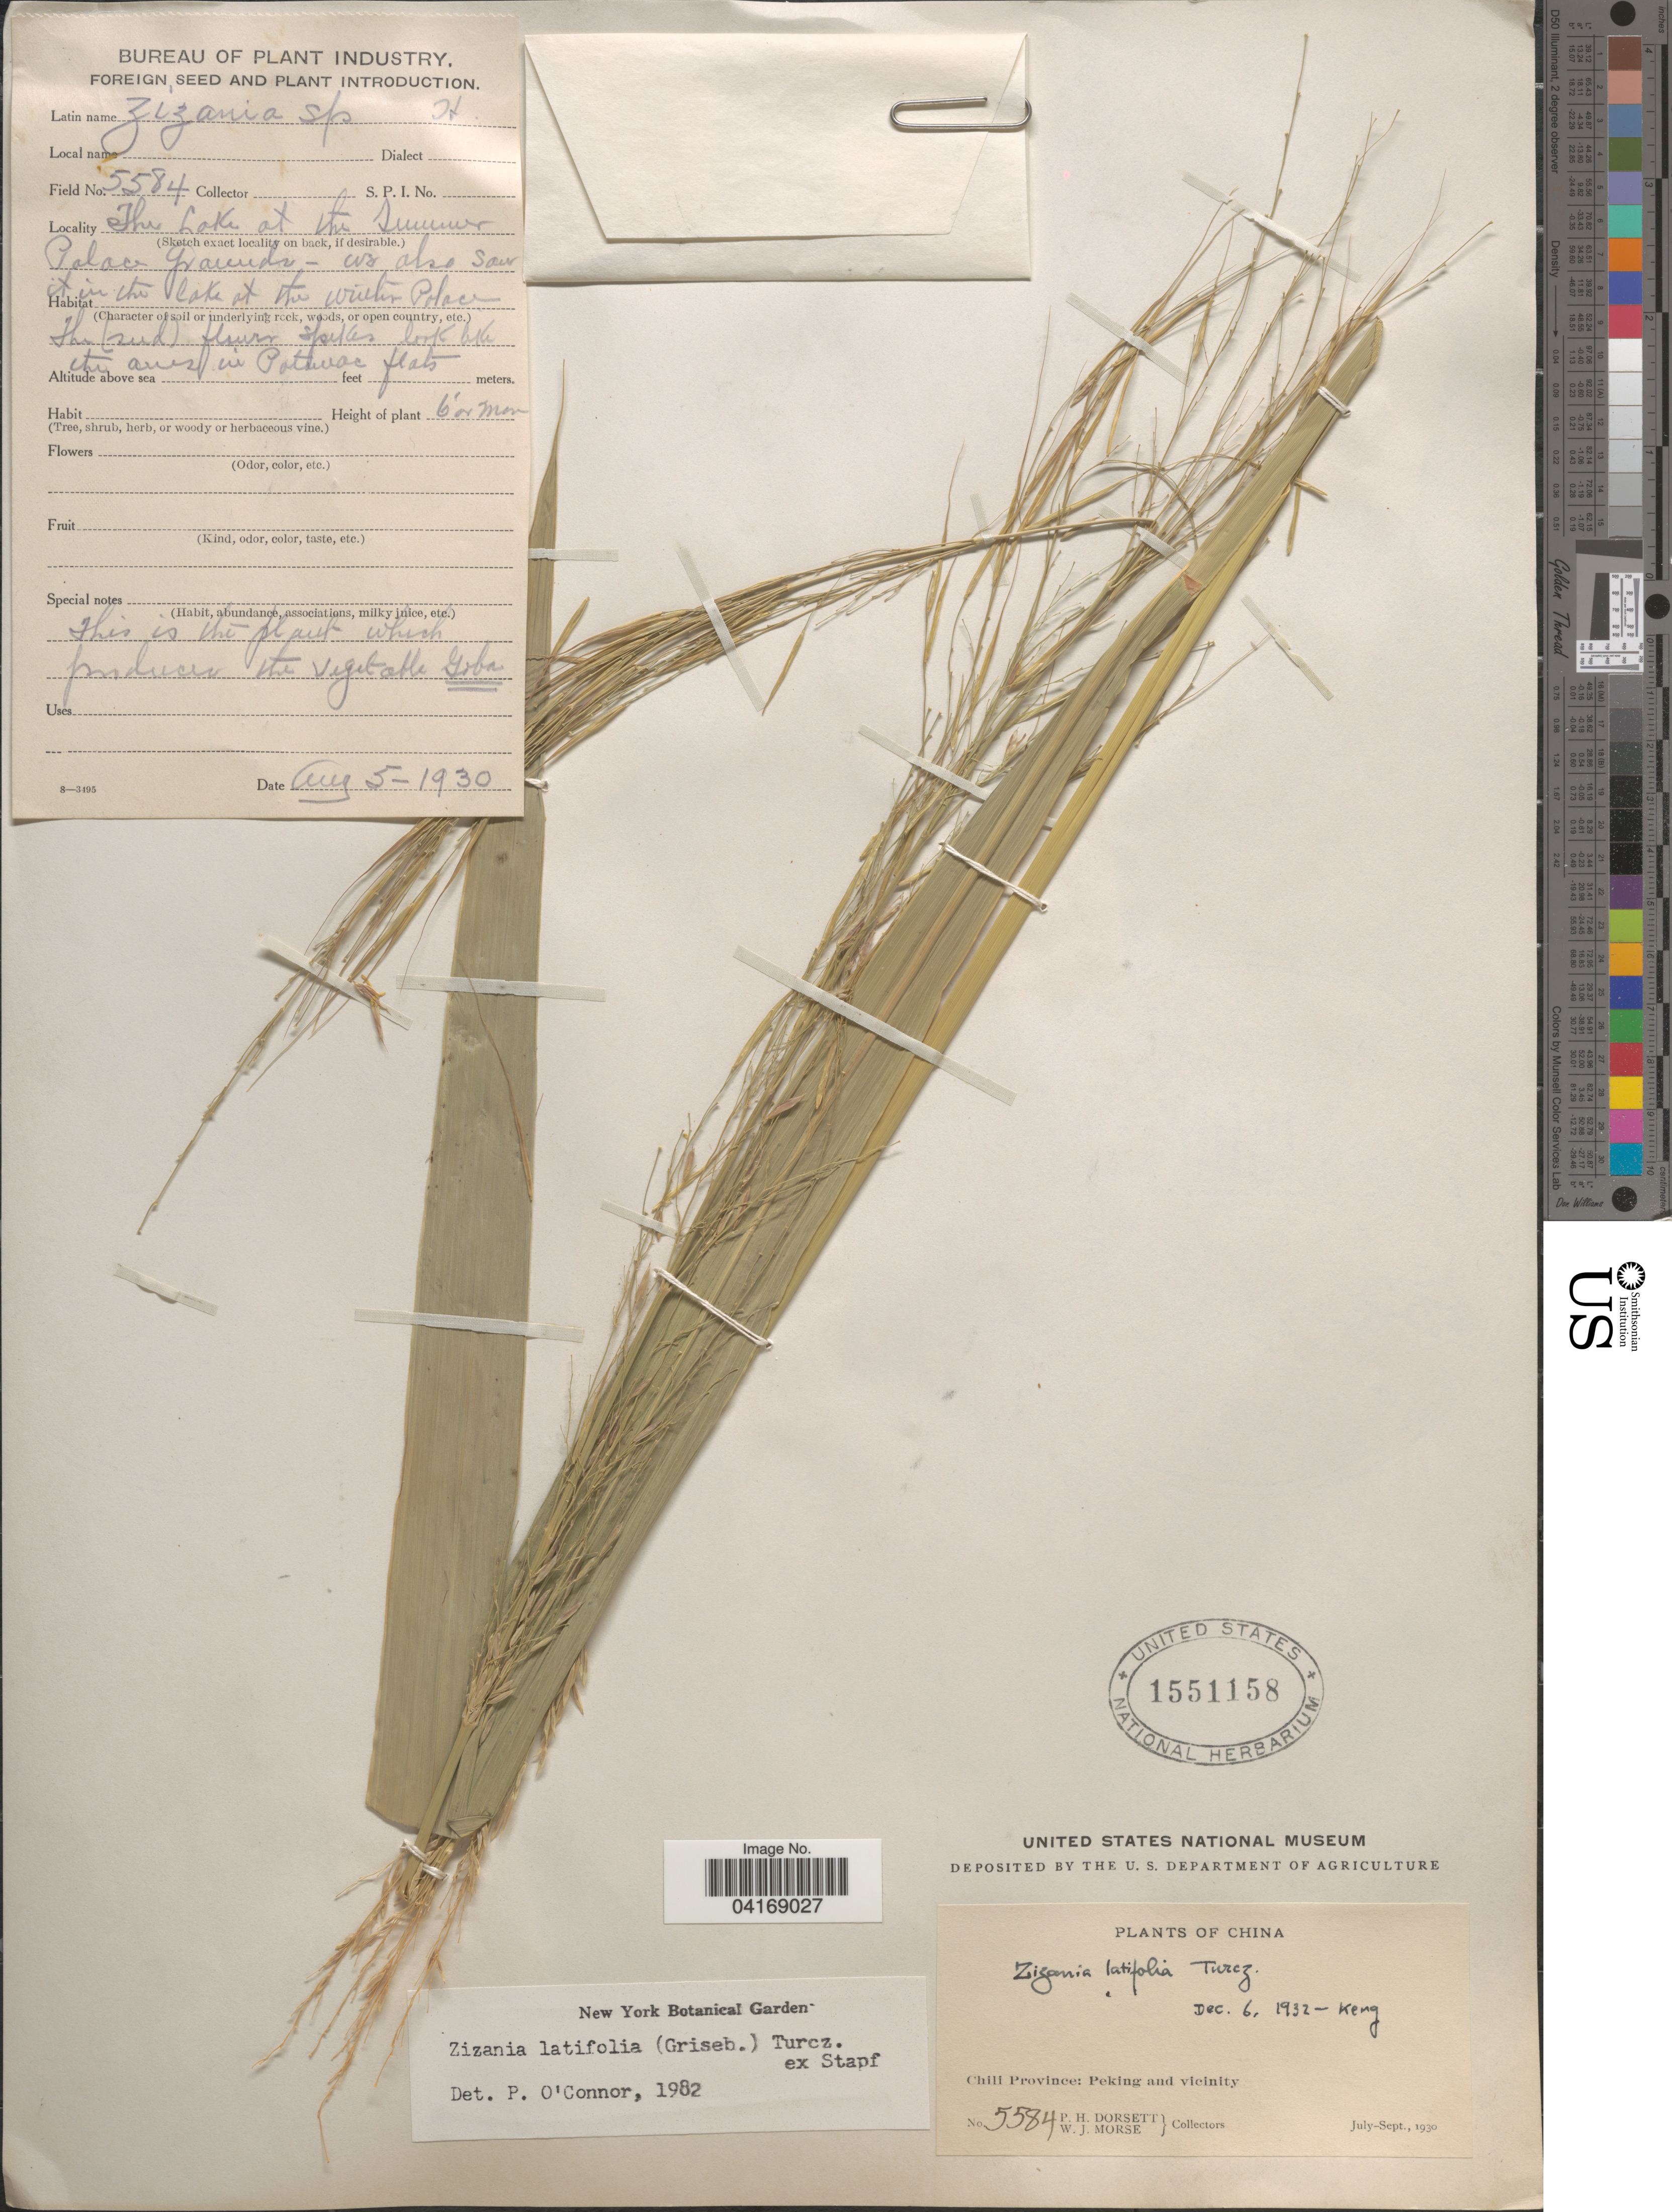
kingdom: Plantae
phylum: Tracheophyta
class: Liliopsida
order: Poales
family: Poaceae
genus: Zizania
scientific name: Zizania latifolia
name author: (Griseb.) Stapf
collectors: P. H. Dorsett & W. J. Morse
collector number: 5584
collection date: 1930-07/1930-09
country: China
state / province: Beijing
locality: Chili Province: Peking and vicinity. The Lake at the Summur [interpreted] Palace Grounds- In the lake at the Wuchur [interpreted] Palace.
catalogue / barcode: US 1551158